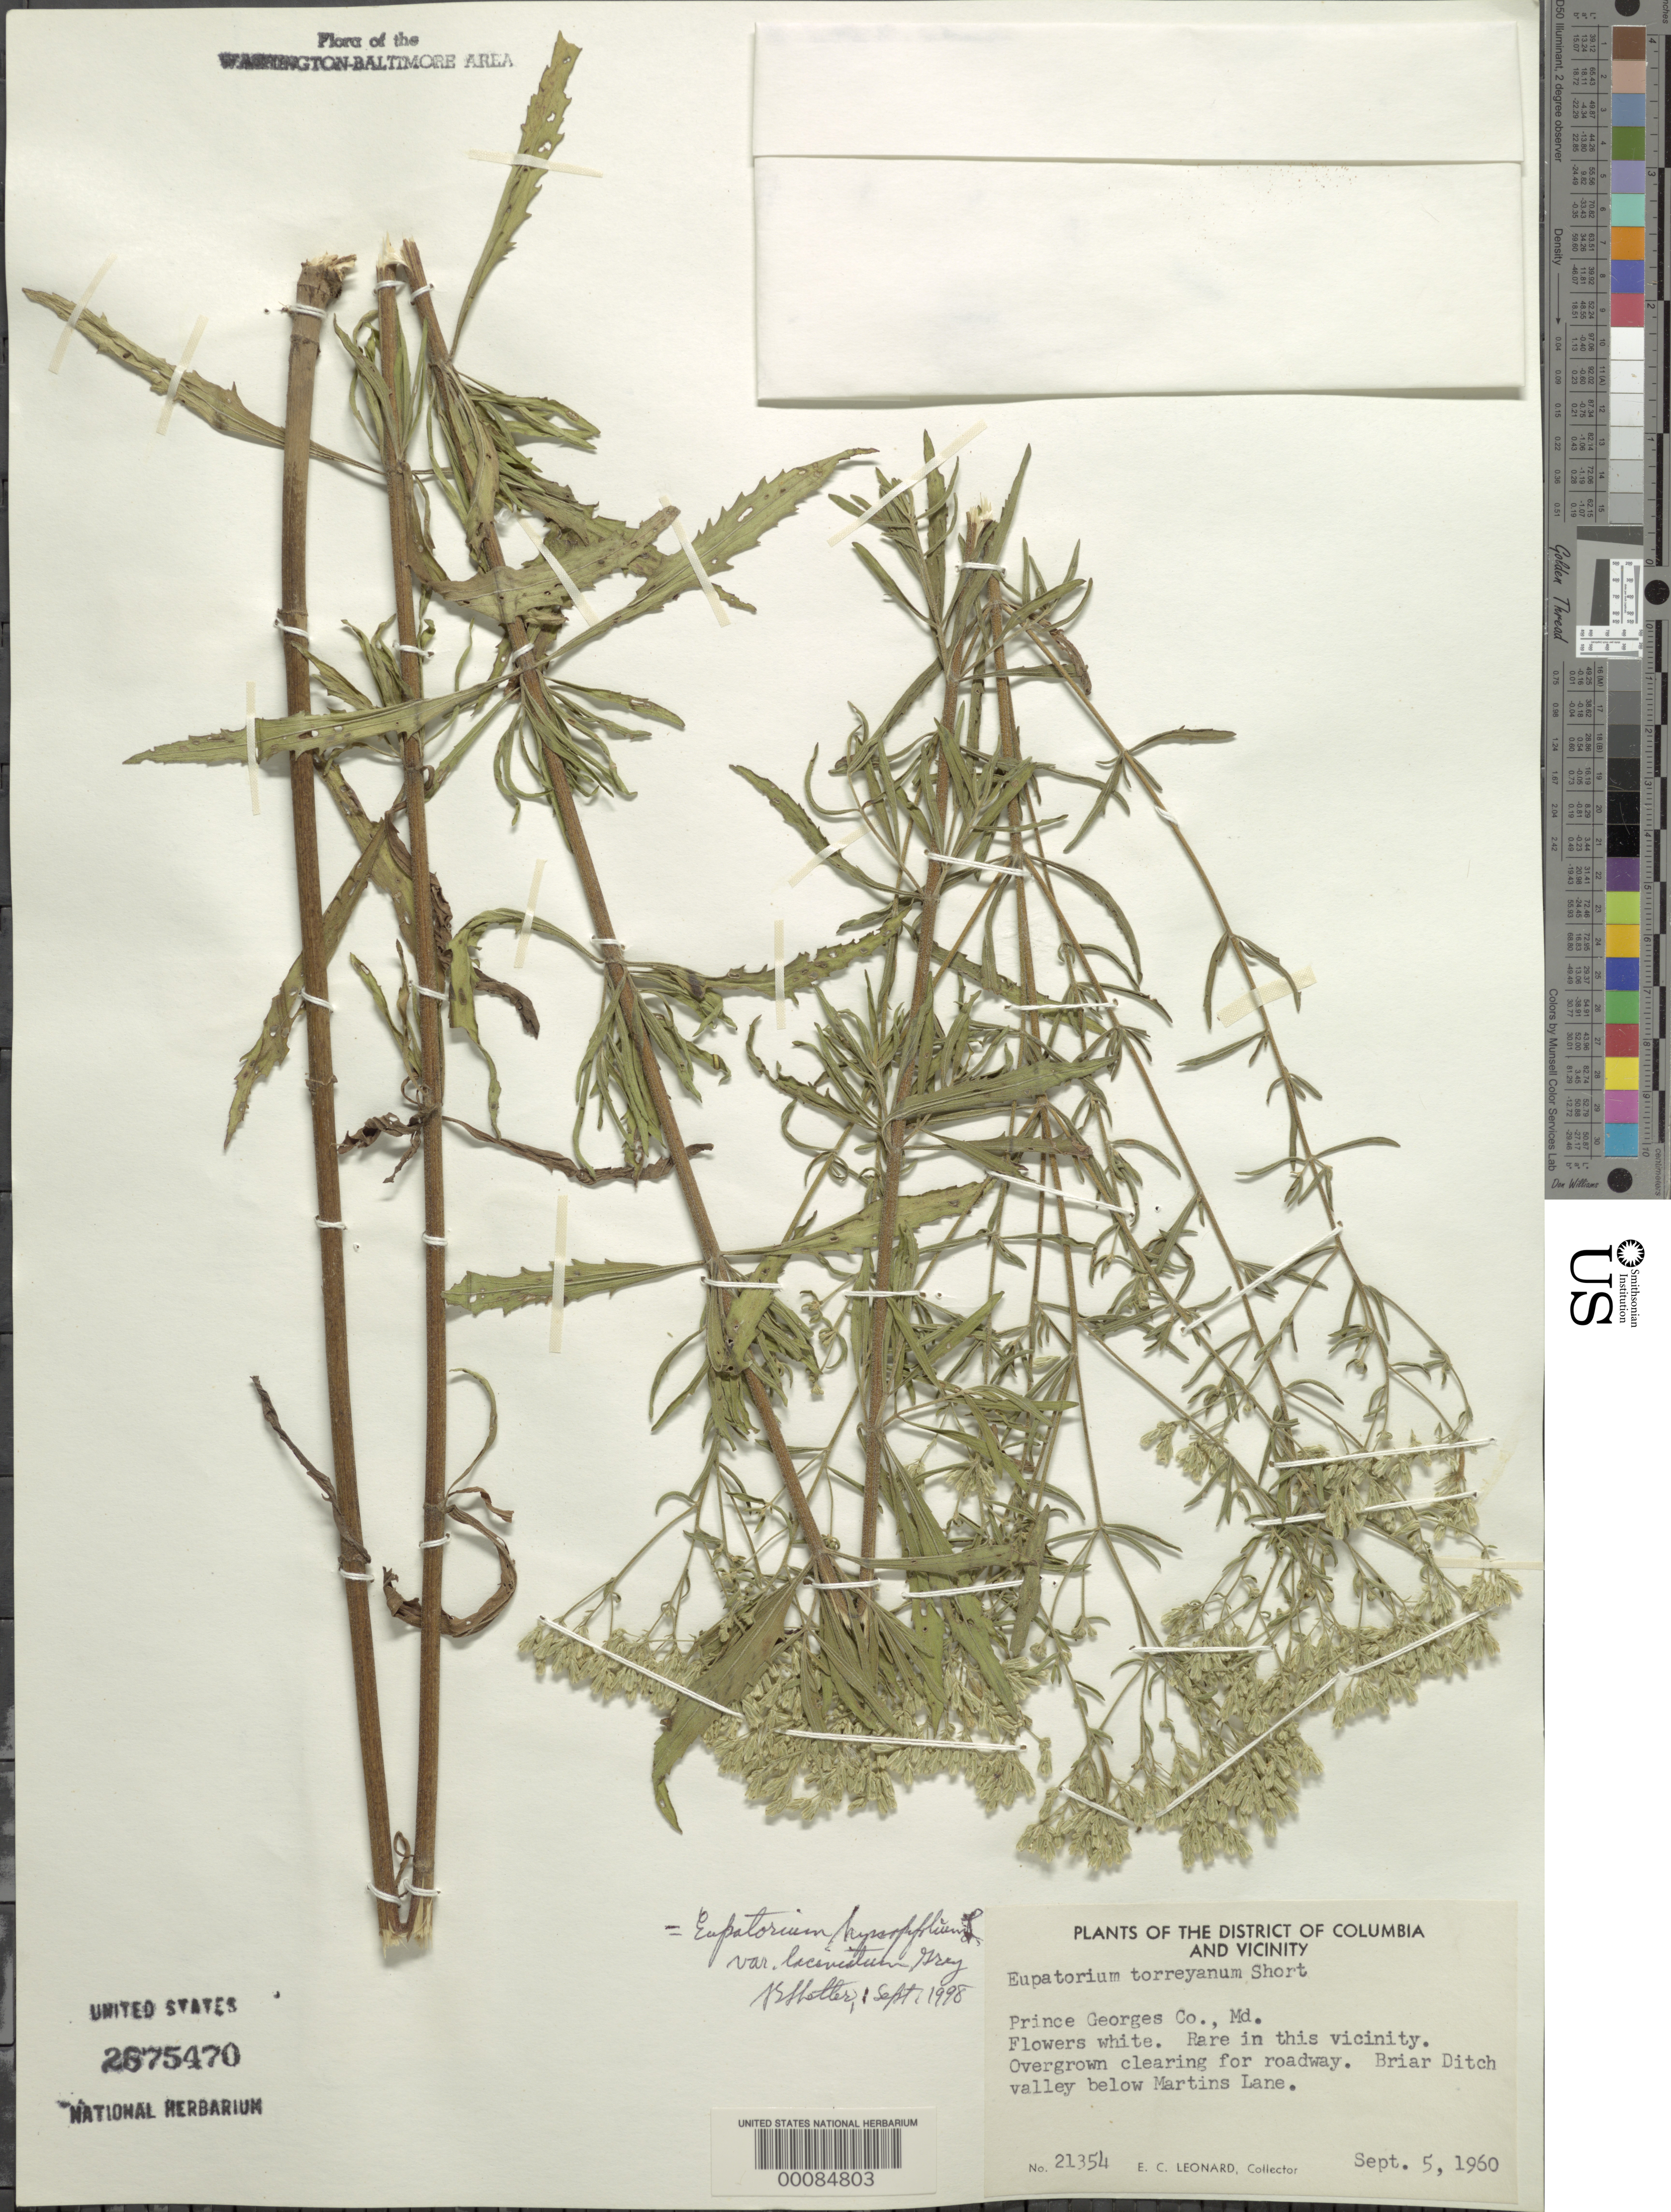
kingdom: Plantae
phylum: Tracheophyta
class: Magnoliopsida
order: Asterales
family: Asteraceae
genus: Eupatorium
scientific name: Eupatorium hyssopifolium var. laciniatum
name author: A. Gray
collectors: E. C. Leonard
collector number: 21354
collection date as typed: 05 Sep 1960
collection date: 1960-09-05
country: United States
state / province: Maryland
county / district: Prince George's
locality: Briar Ditch Valley below Martins Lane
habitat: Overgrown clearing for roadway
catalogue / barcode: US 2675470